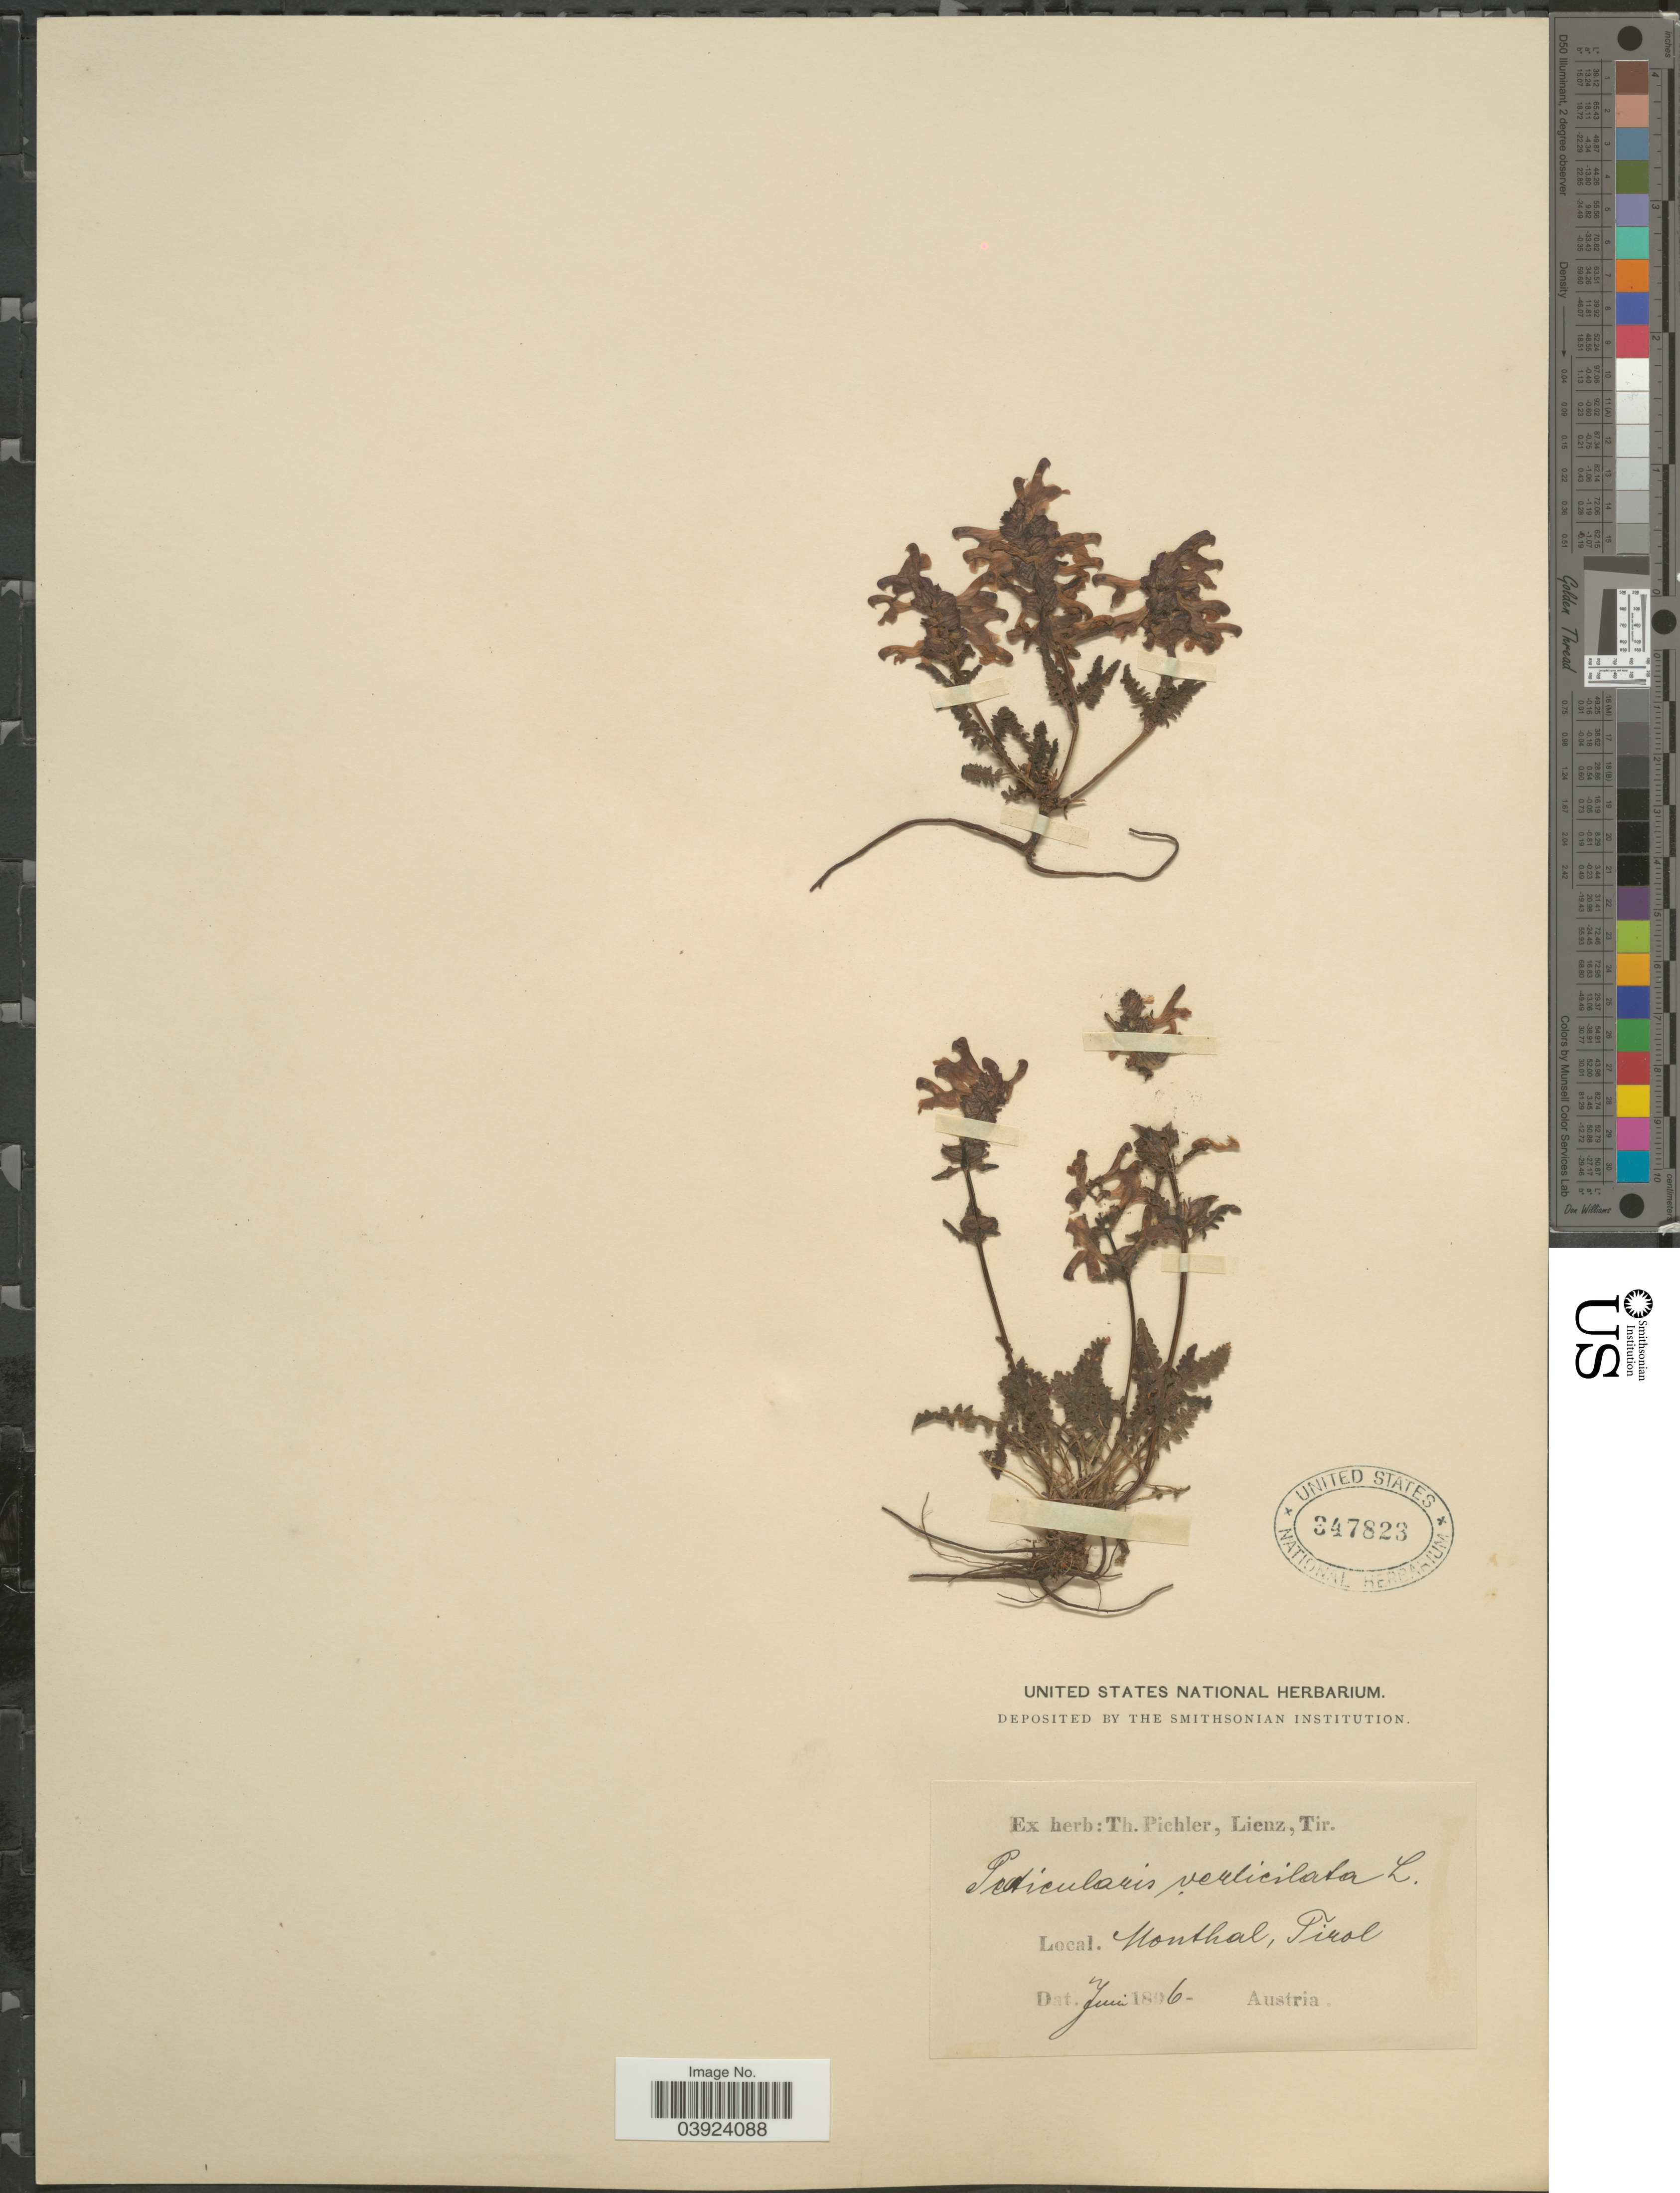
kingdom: Plantae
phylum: Tracheophyta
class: Magnoliopsida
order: Lamiales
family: Orobanchaceae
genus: Pedicularis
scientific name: Pedicularis verticillata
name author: L.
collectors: ex herb. T. Pichler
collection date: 1806-06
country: Austria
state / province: Tirol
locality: Monthal.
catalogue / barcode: US 347823